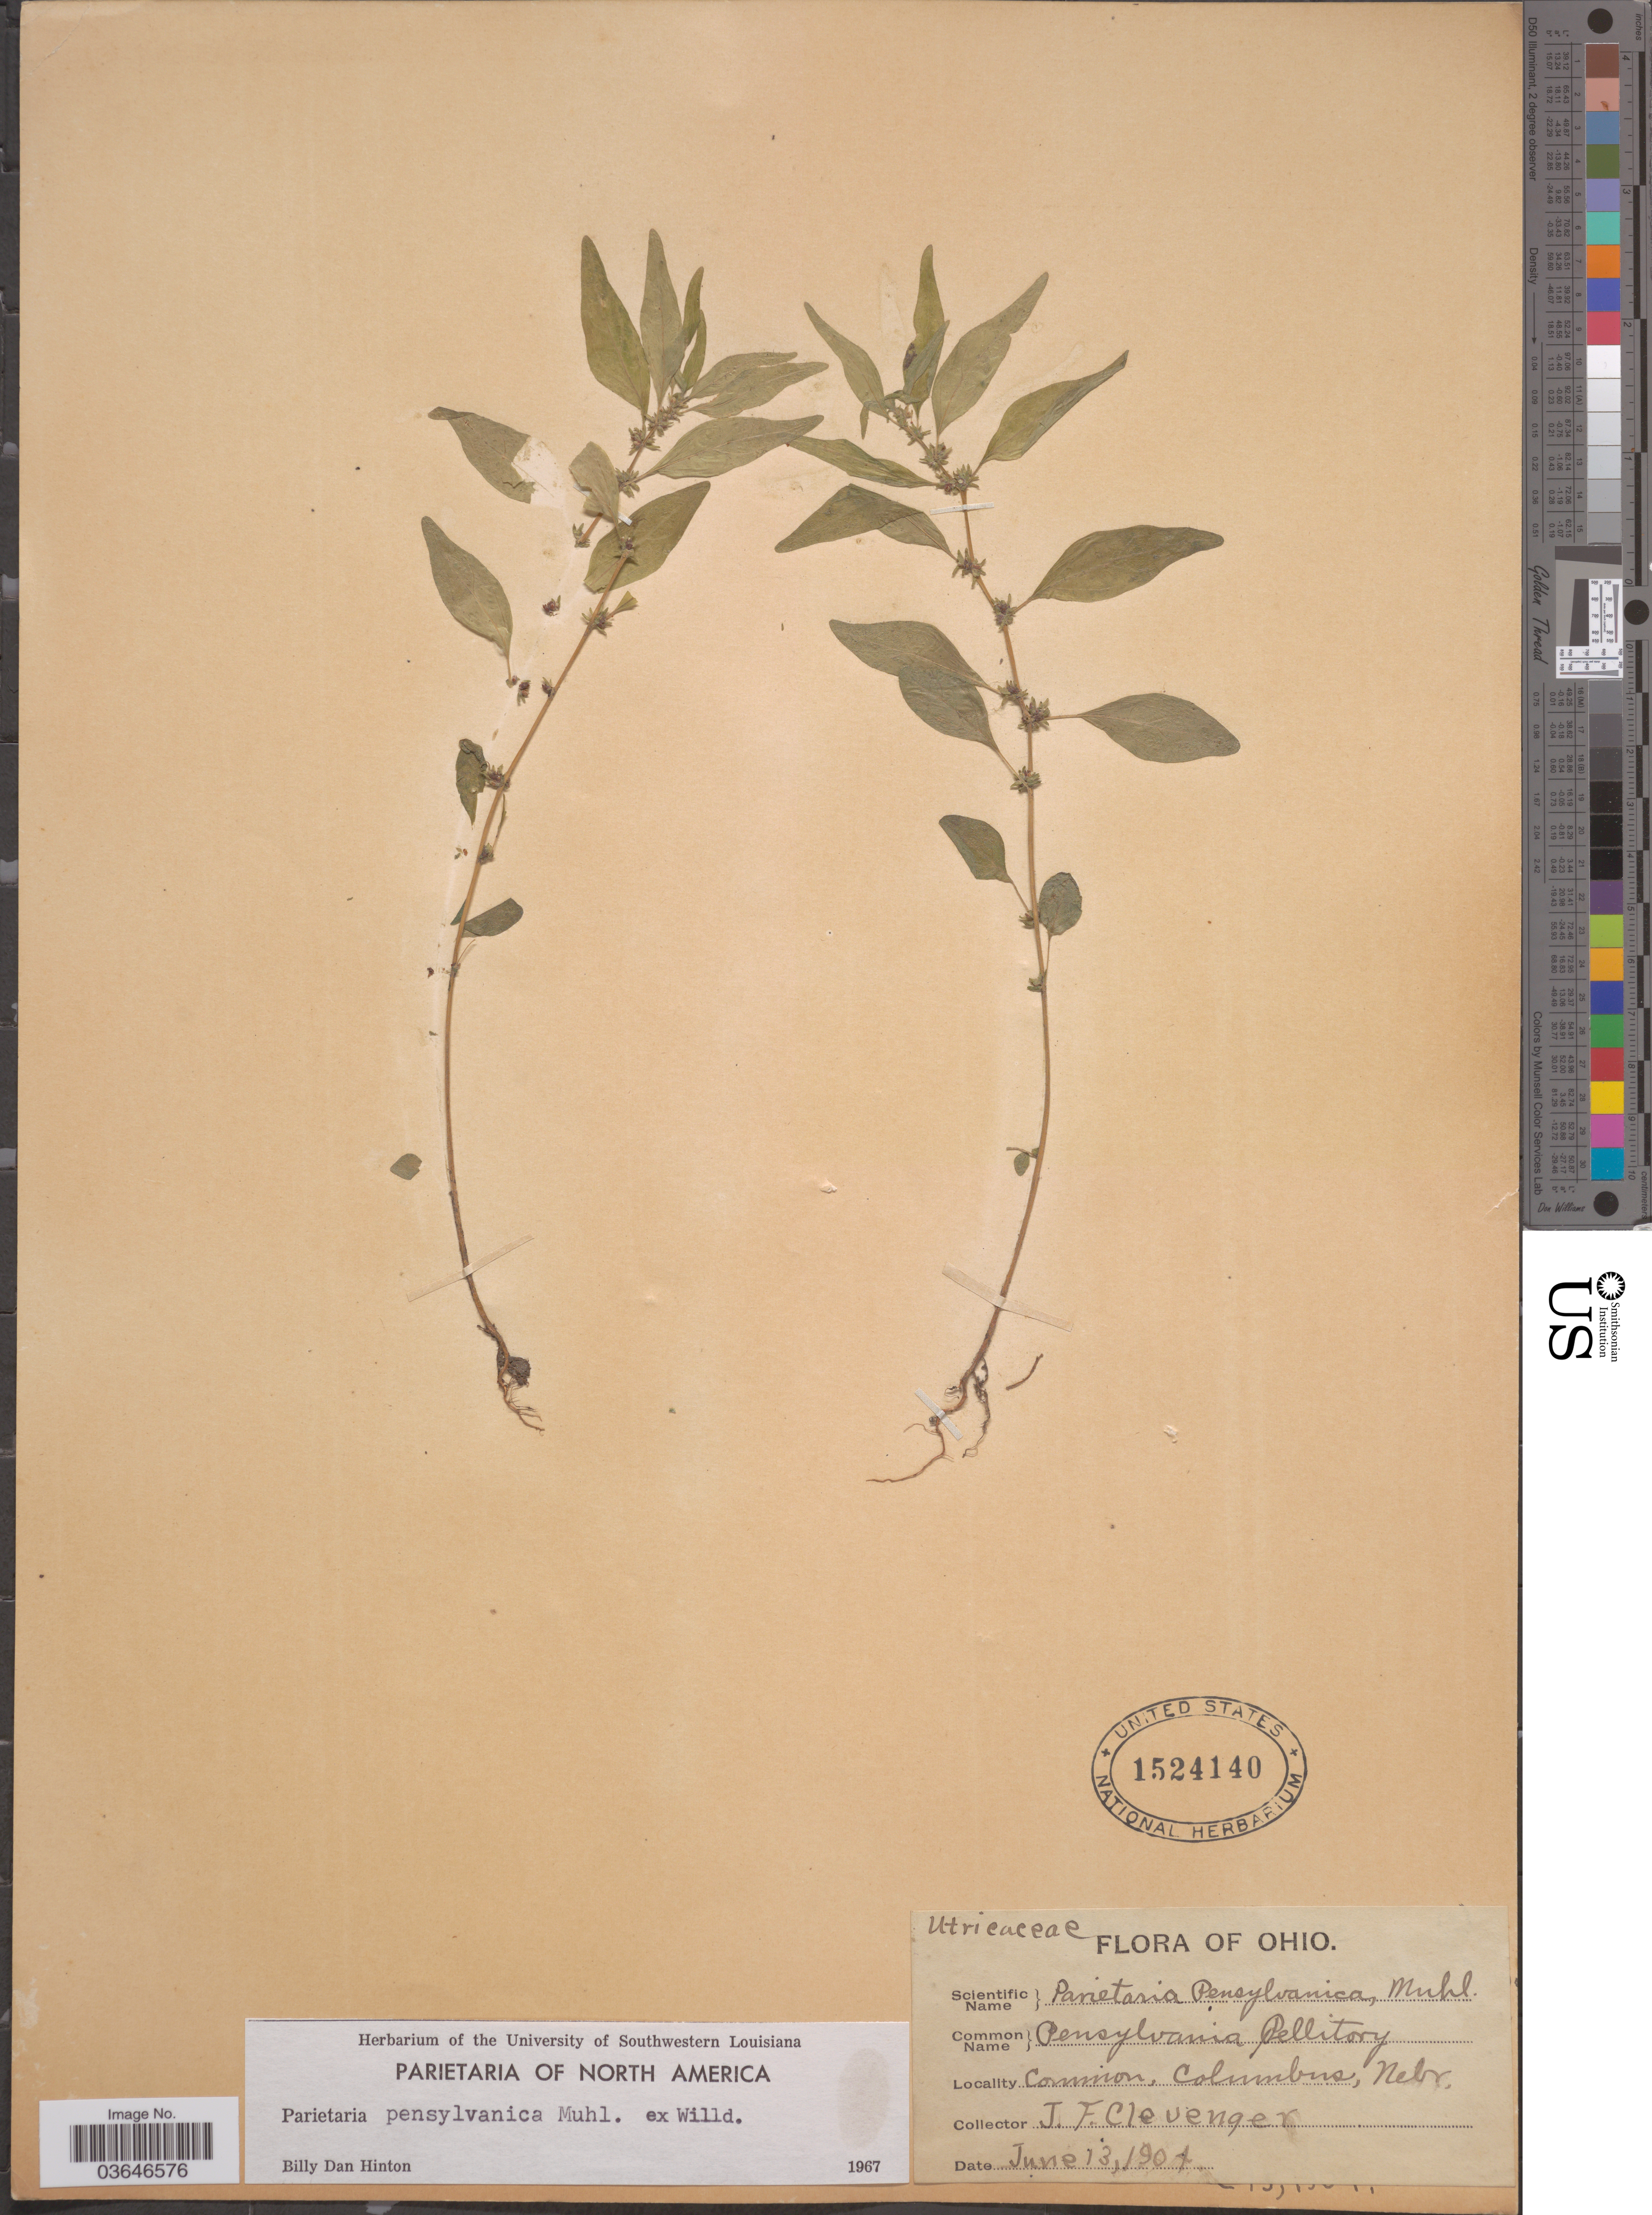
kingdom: Plantae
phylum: Tracheophyta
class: Magnoliopsida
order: Rosales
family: Urticaceae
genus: Parietaria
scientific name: Parietaria pensylvanica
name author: Muhl. ex Willd.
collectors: J. F. Clevenger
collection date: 1904-06-13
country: United States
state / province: Nebraska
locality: Ohio. Columbus.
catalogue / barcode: US 1524140